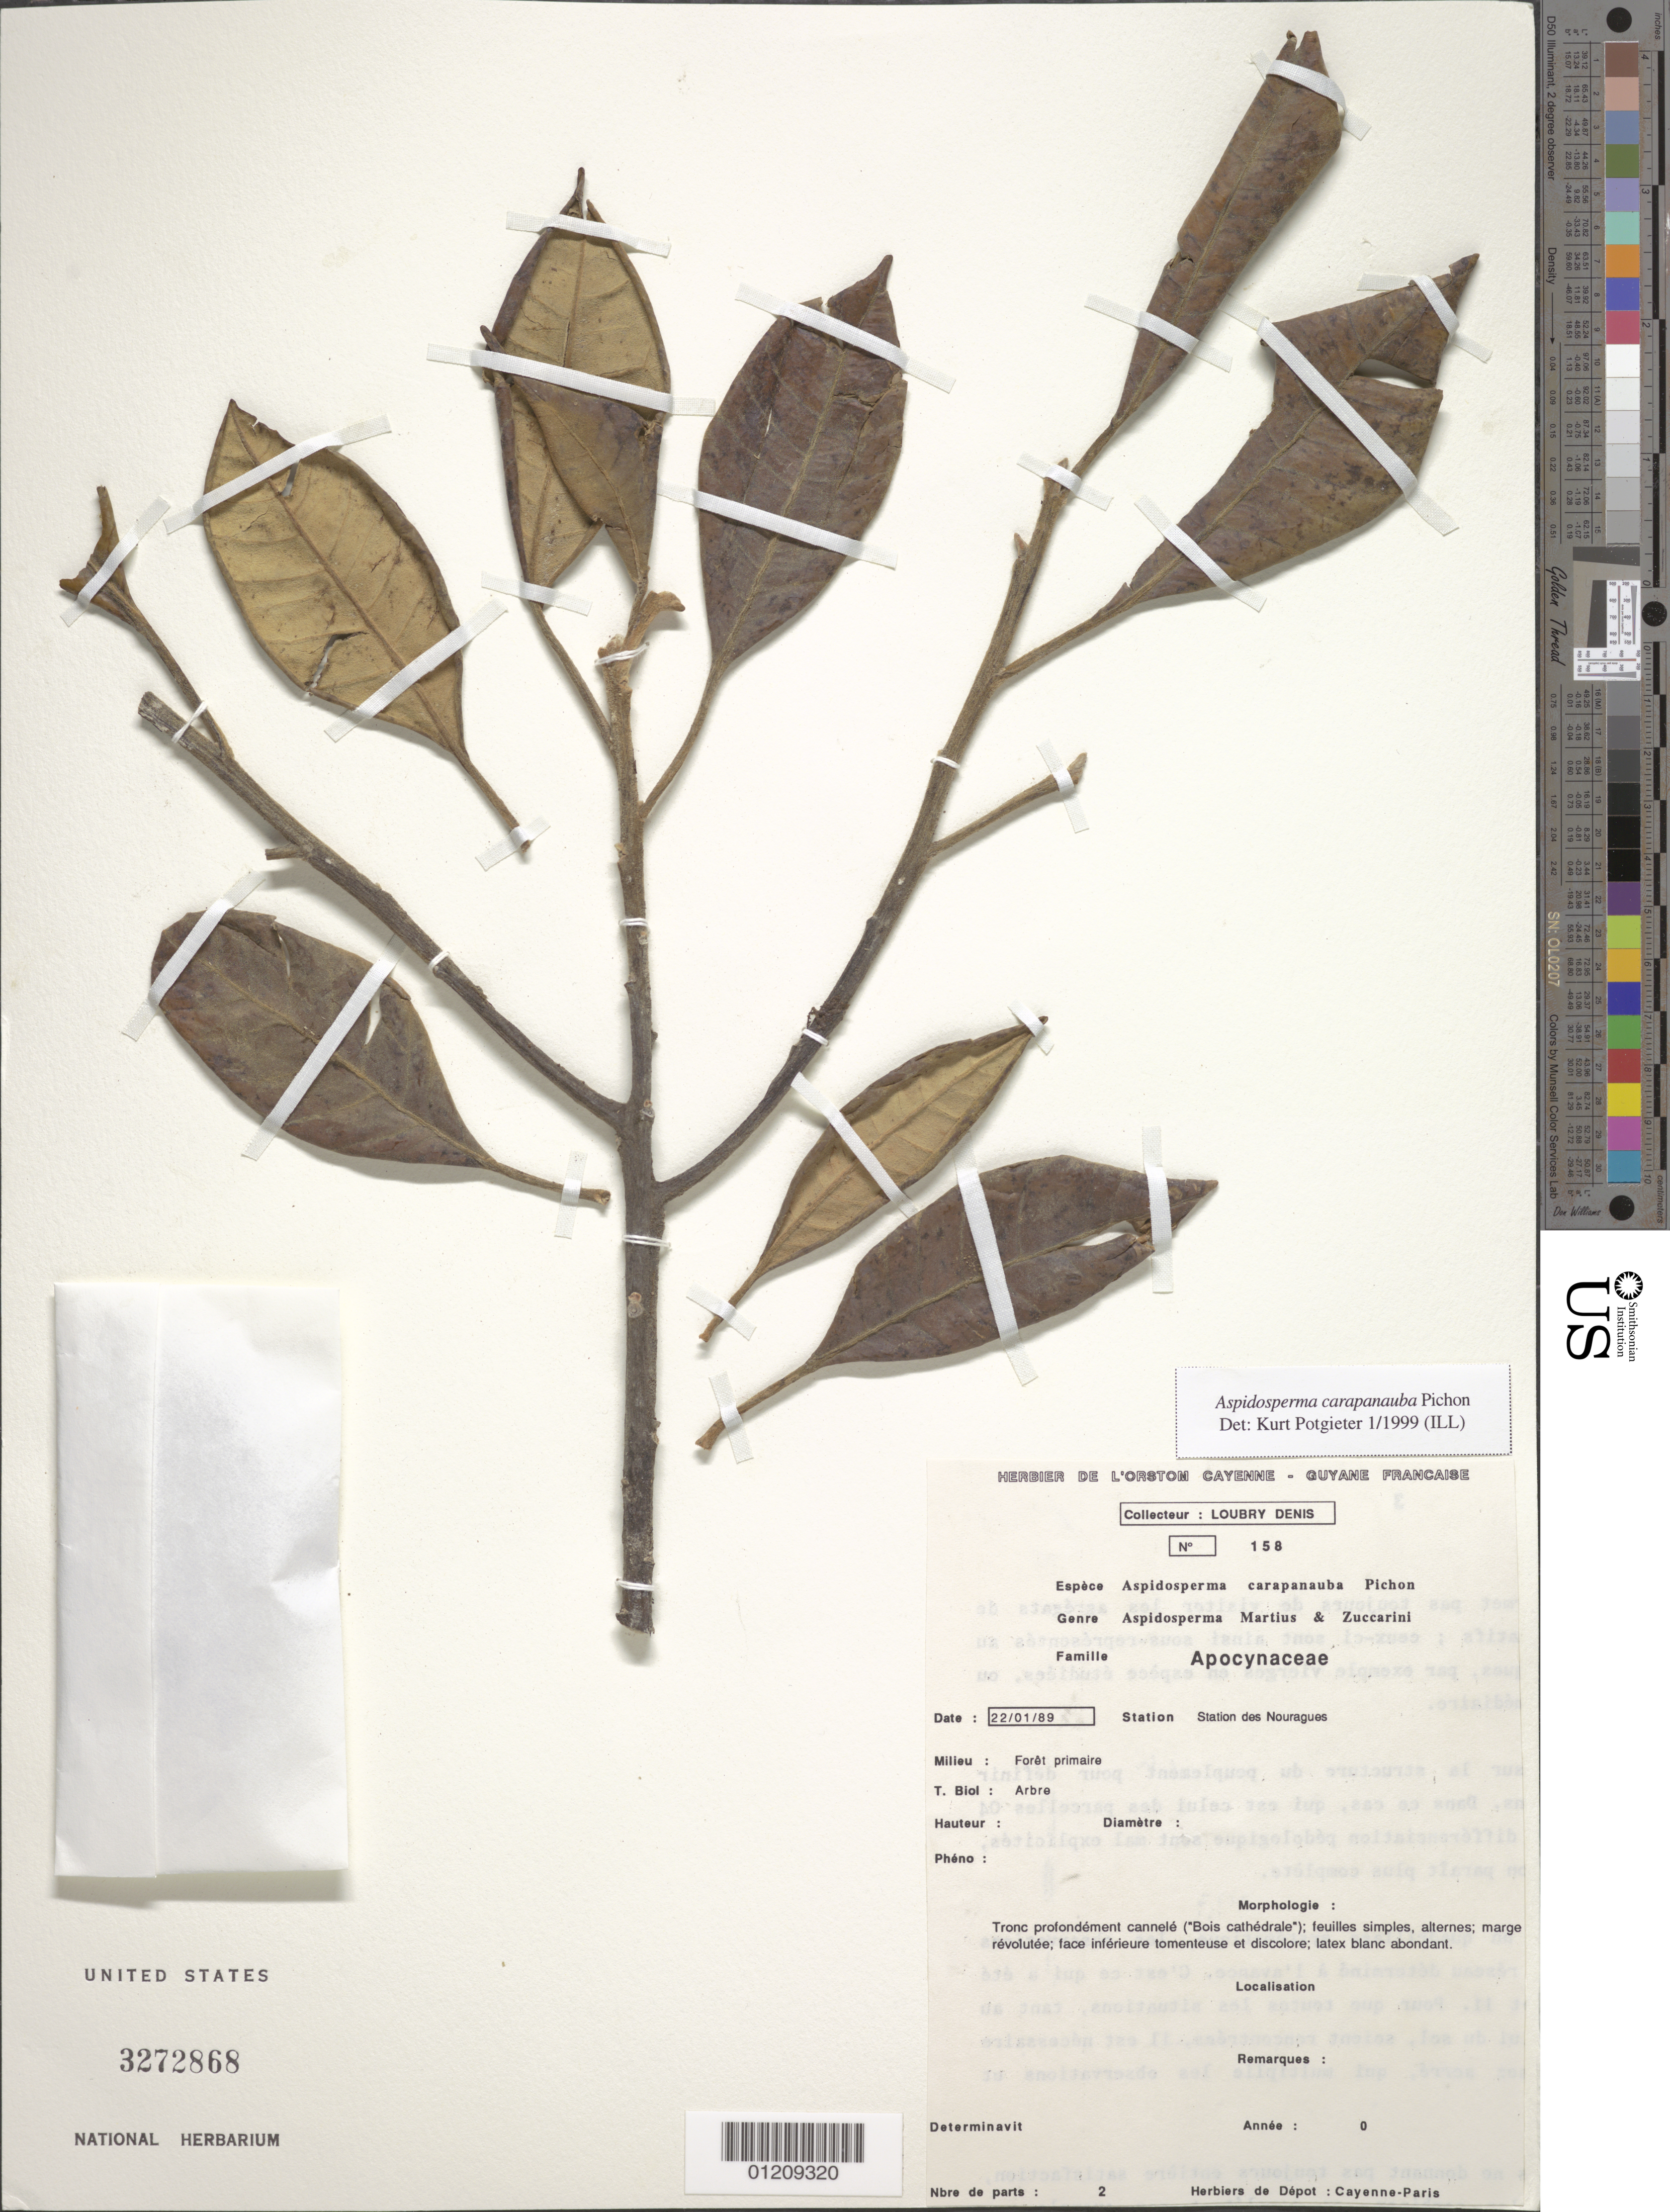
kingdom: Plantae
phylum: Tracheophyta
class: Magnoliopsida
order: Gentianales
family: Apocynaceae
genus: Aspidosperma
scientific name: Aspidosperma carapanauba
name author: Pichon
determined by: Potgieter, K.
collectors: D. Loubry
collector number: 158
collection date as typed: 22-Jan-89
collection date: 1989-01-22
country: French Guiana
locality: Station des Nouragues, Bassin de l'Approuague, Arataye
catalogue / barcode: US 3272868